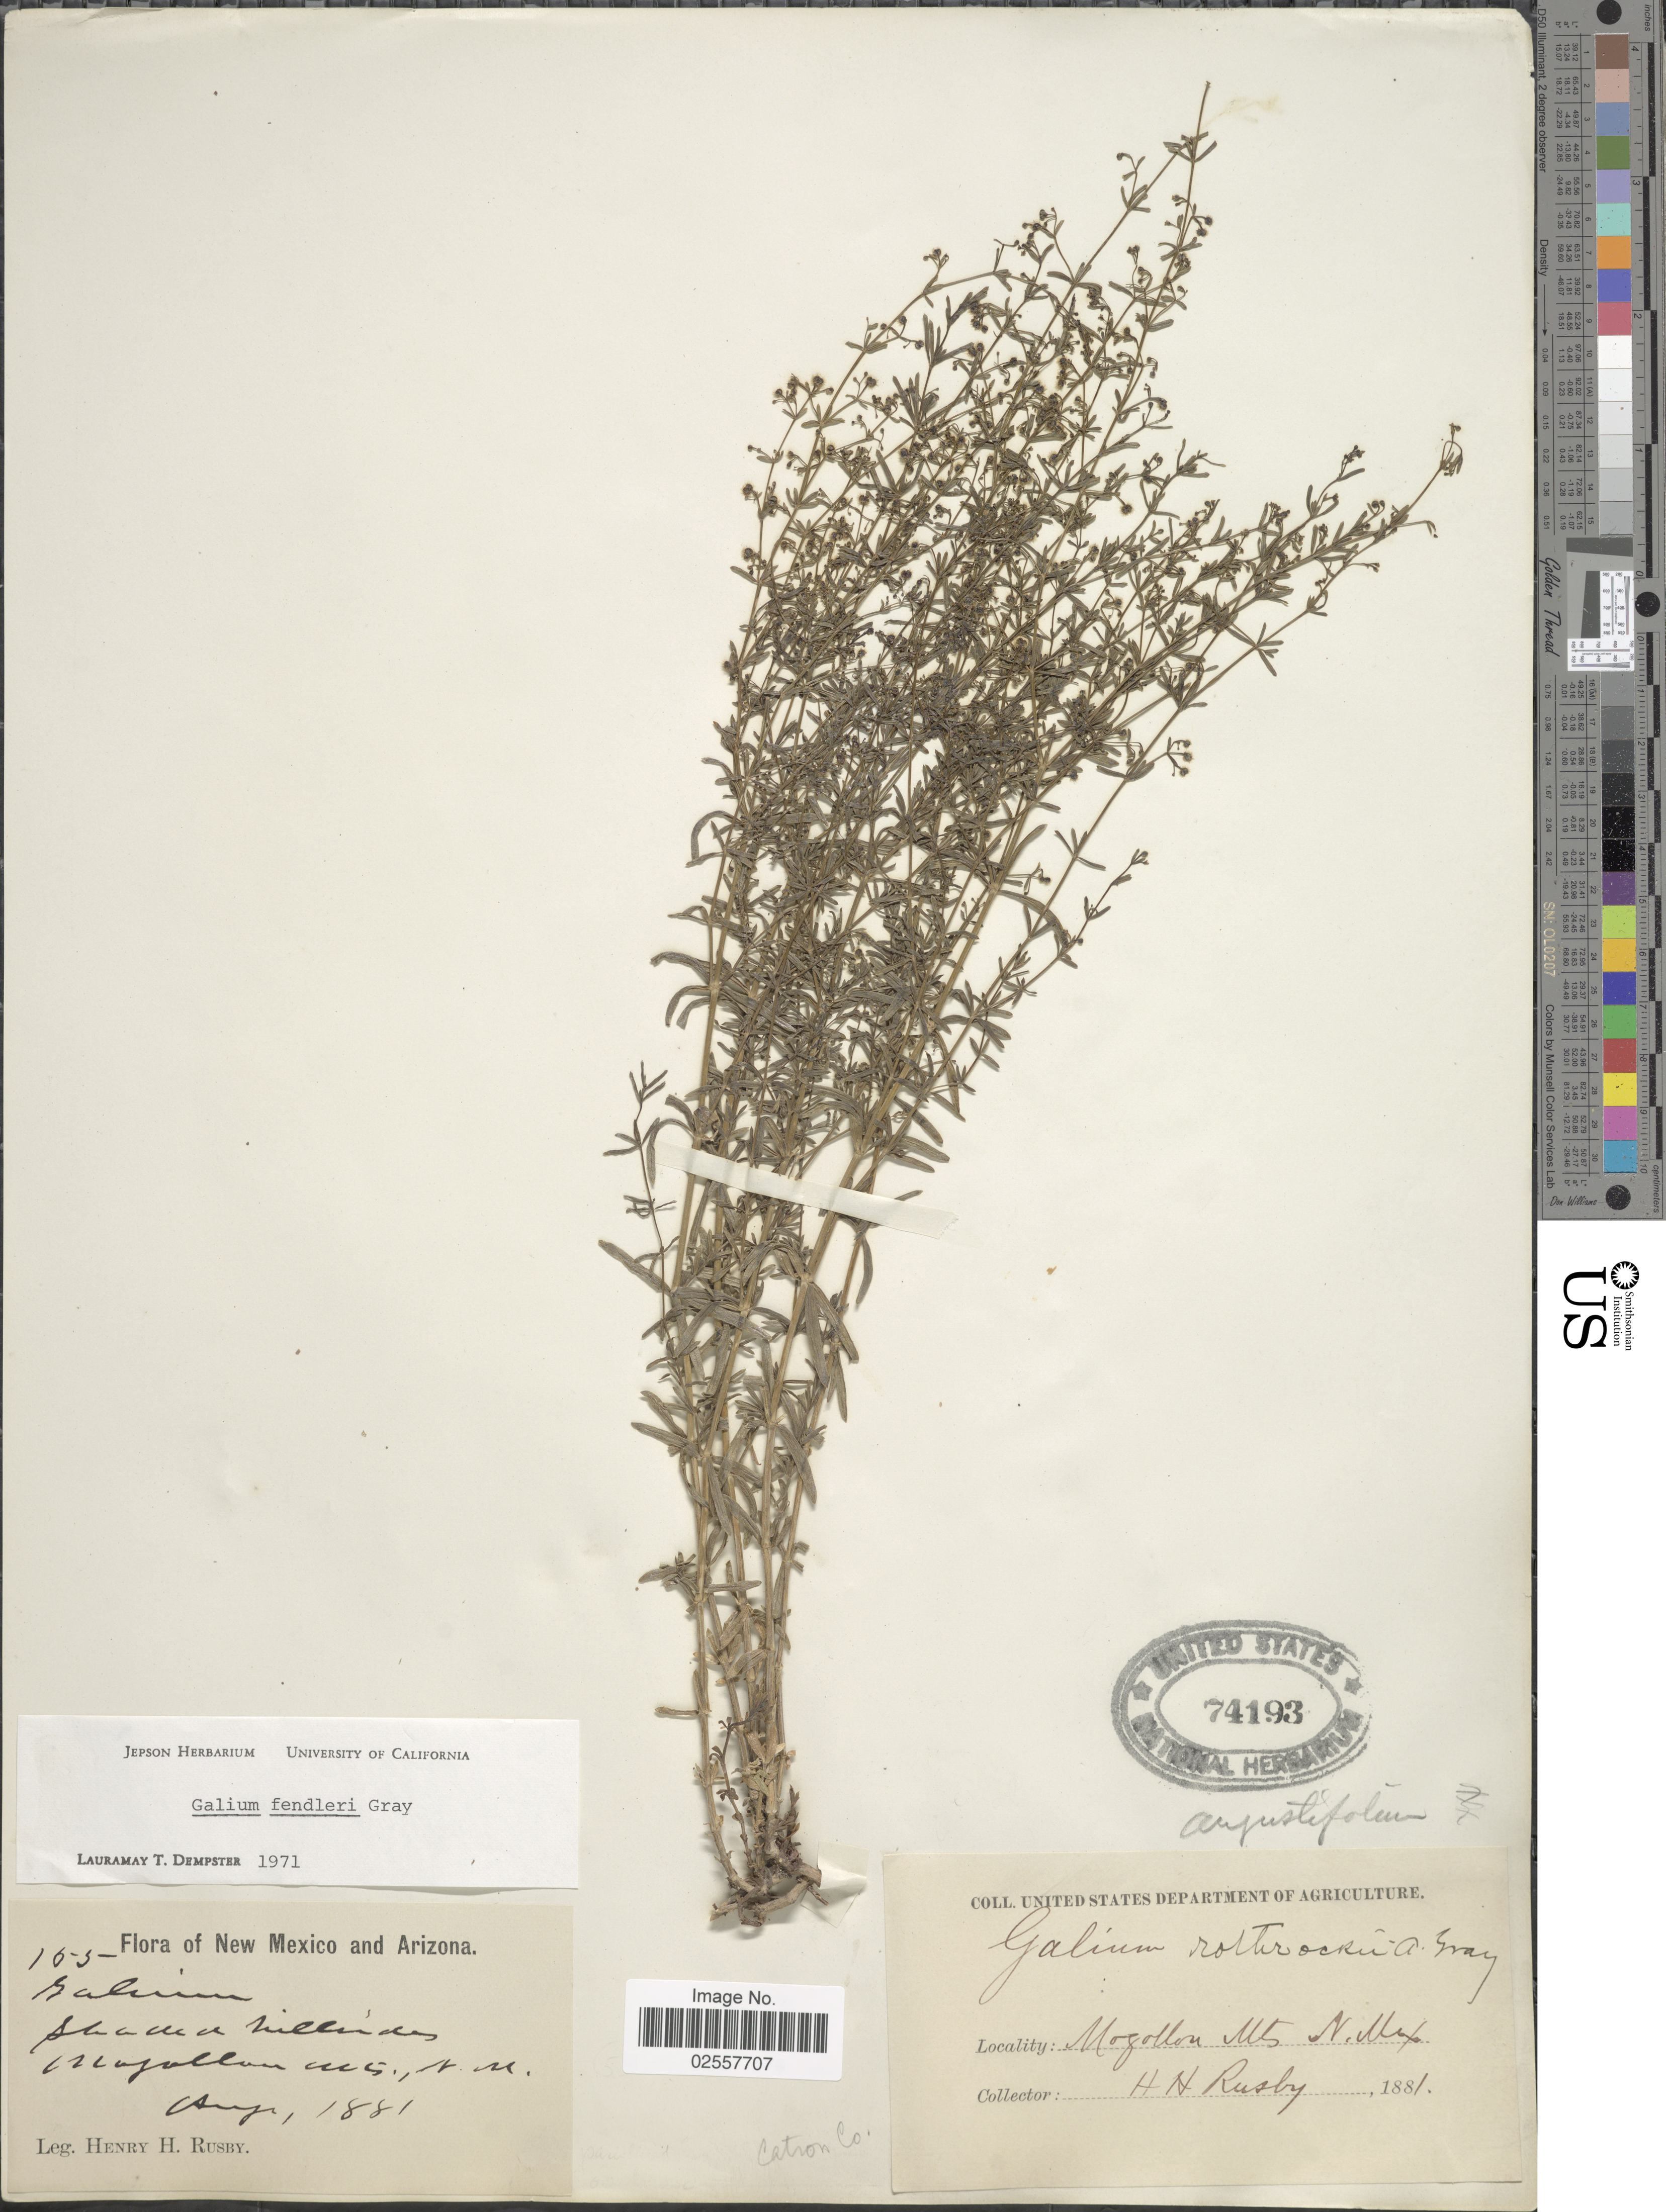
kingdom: Plantae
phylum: Tracheophyta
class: Magnoliopsida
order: Gentianales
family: Rubiaceae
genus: Galium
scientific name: Galium fendleri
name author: A. Gray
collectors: H. H. Rusby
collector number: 155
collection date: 1881-08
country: United States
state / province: New Mexico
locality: Mogollon Mts., Catron Co.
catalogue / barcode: US 74193